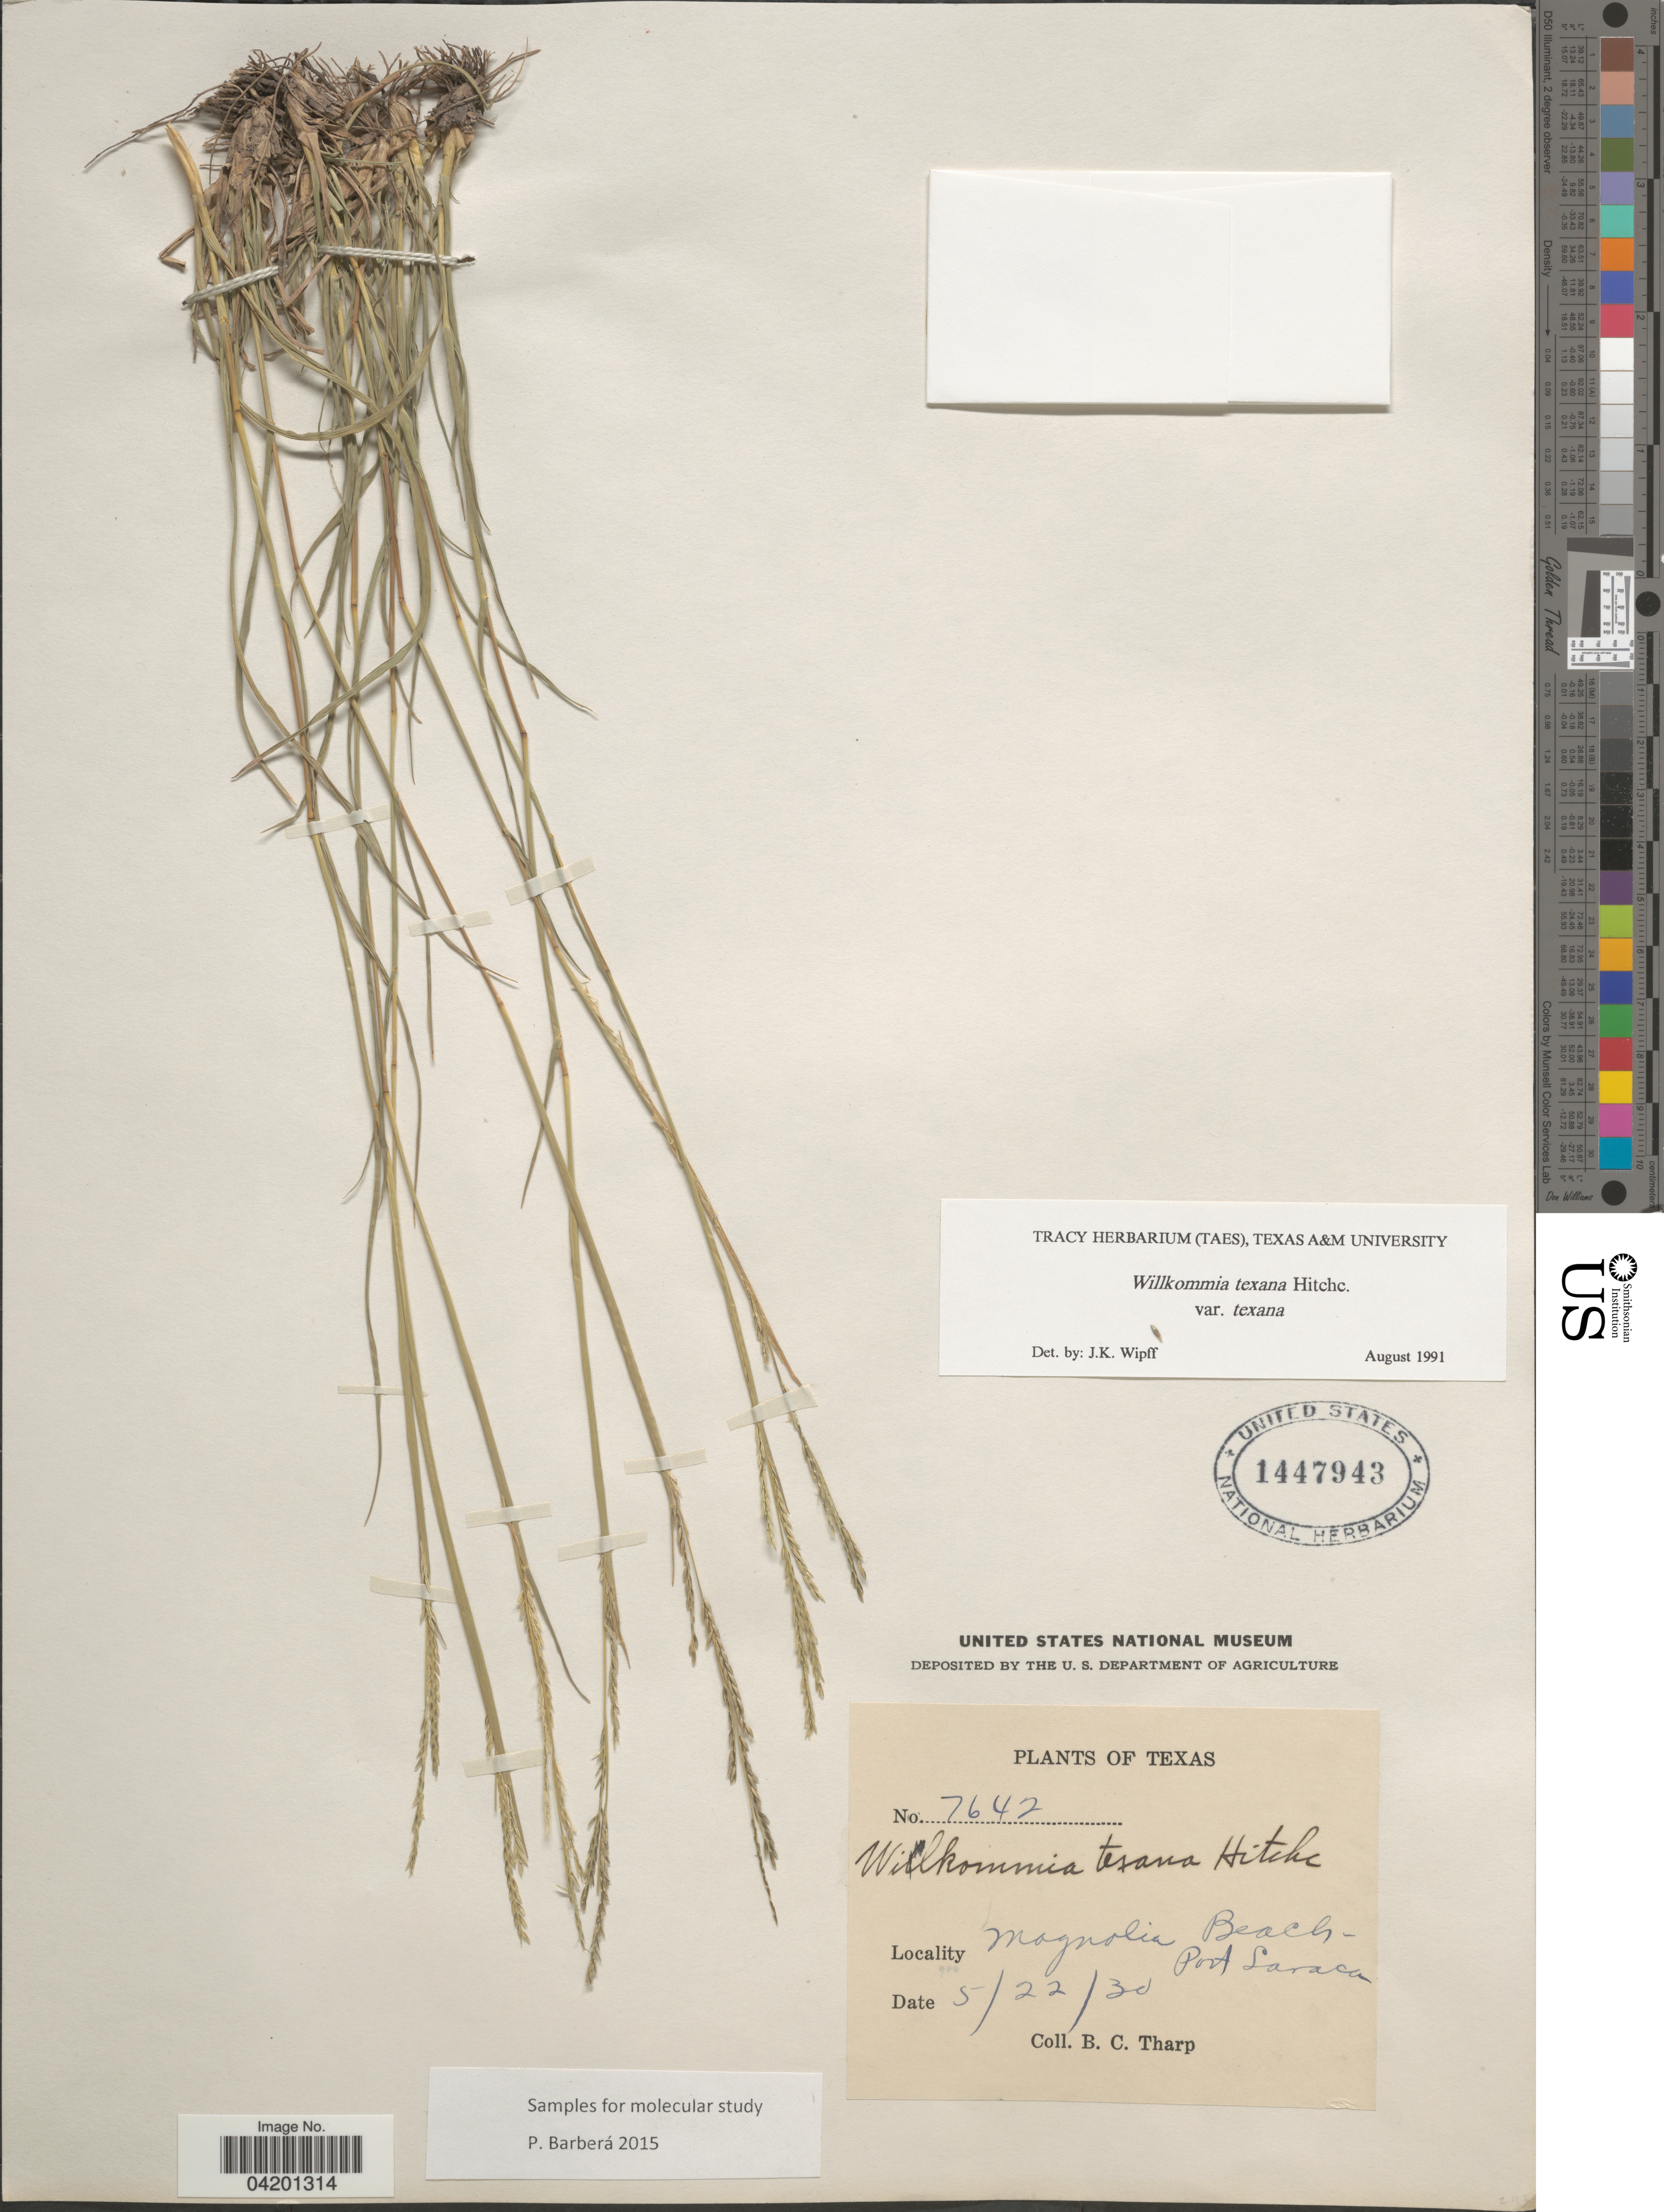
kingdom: Plantae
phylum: Tracheophyta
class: Liliopsida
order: Poales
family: Poaceae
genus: Willkommia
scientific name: Willkommia texana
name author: Hitchc.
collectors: B. C. Tharp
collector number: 7642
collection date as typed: Transcribed d/m/y: 22/5/30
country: United States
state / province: Texas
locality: Magnolia Beach. Port Lavaca.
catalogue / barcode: US 1447943